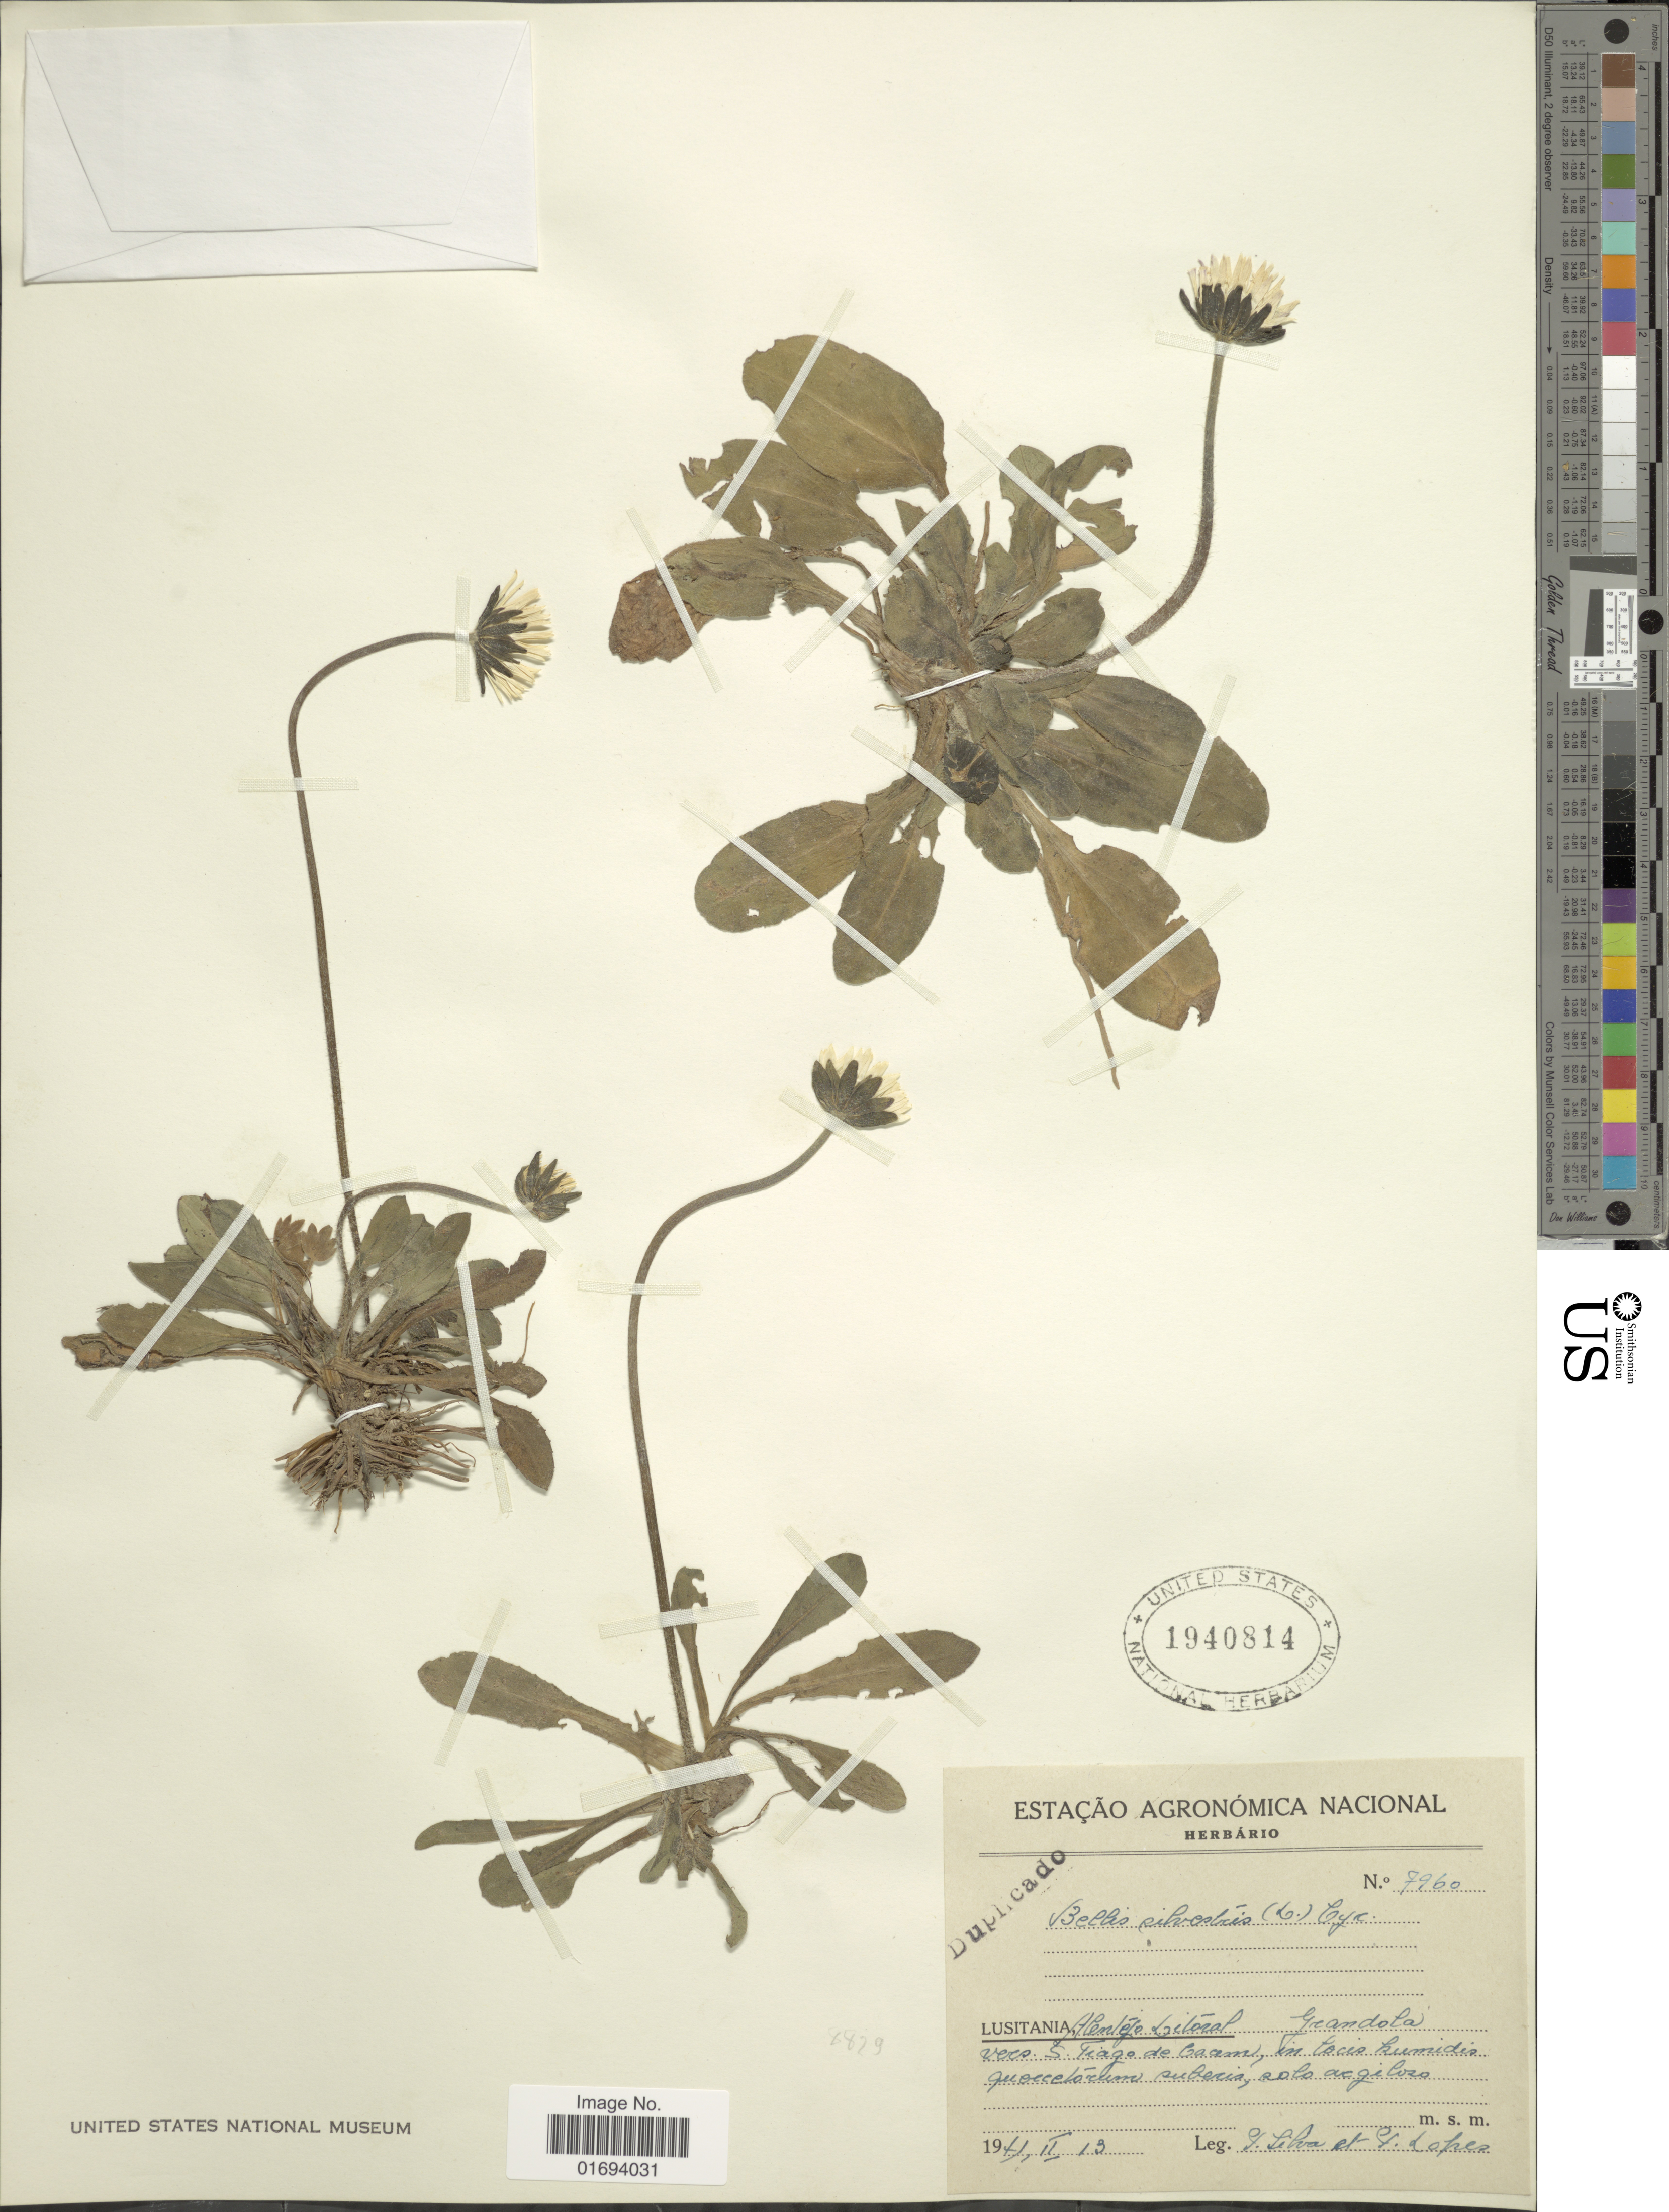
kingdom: Plantae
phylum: Tracheophyta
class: Magnoliopsida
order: Asterales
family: Asteraceae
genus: Bellis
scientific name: Bellis sylvestris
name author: Cirillo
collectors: G. Silva & G. Lopéz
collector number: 7960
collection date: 1941-02-13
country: Portugal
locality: Lusitania, Alentefo Lital. Grandola. vers. S. Tiago de Cacem, in Coces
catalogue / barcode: US 1940814